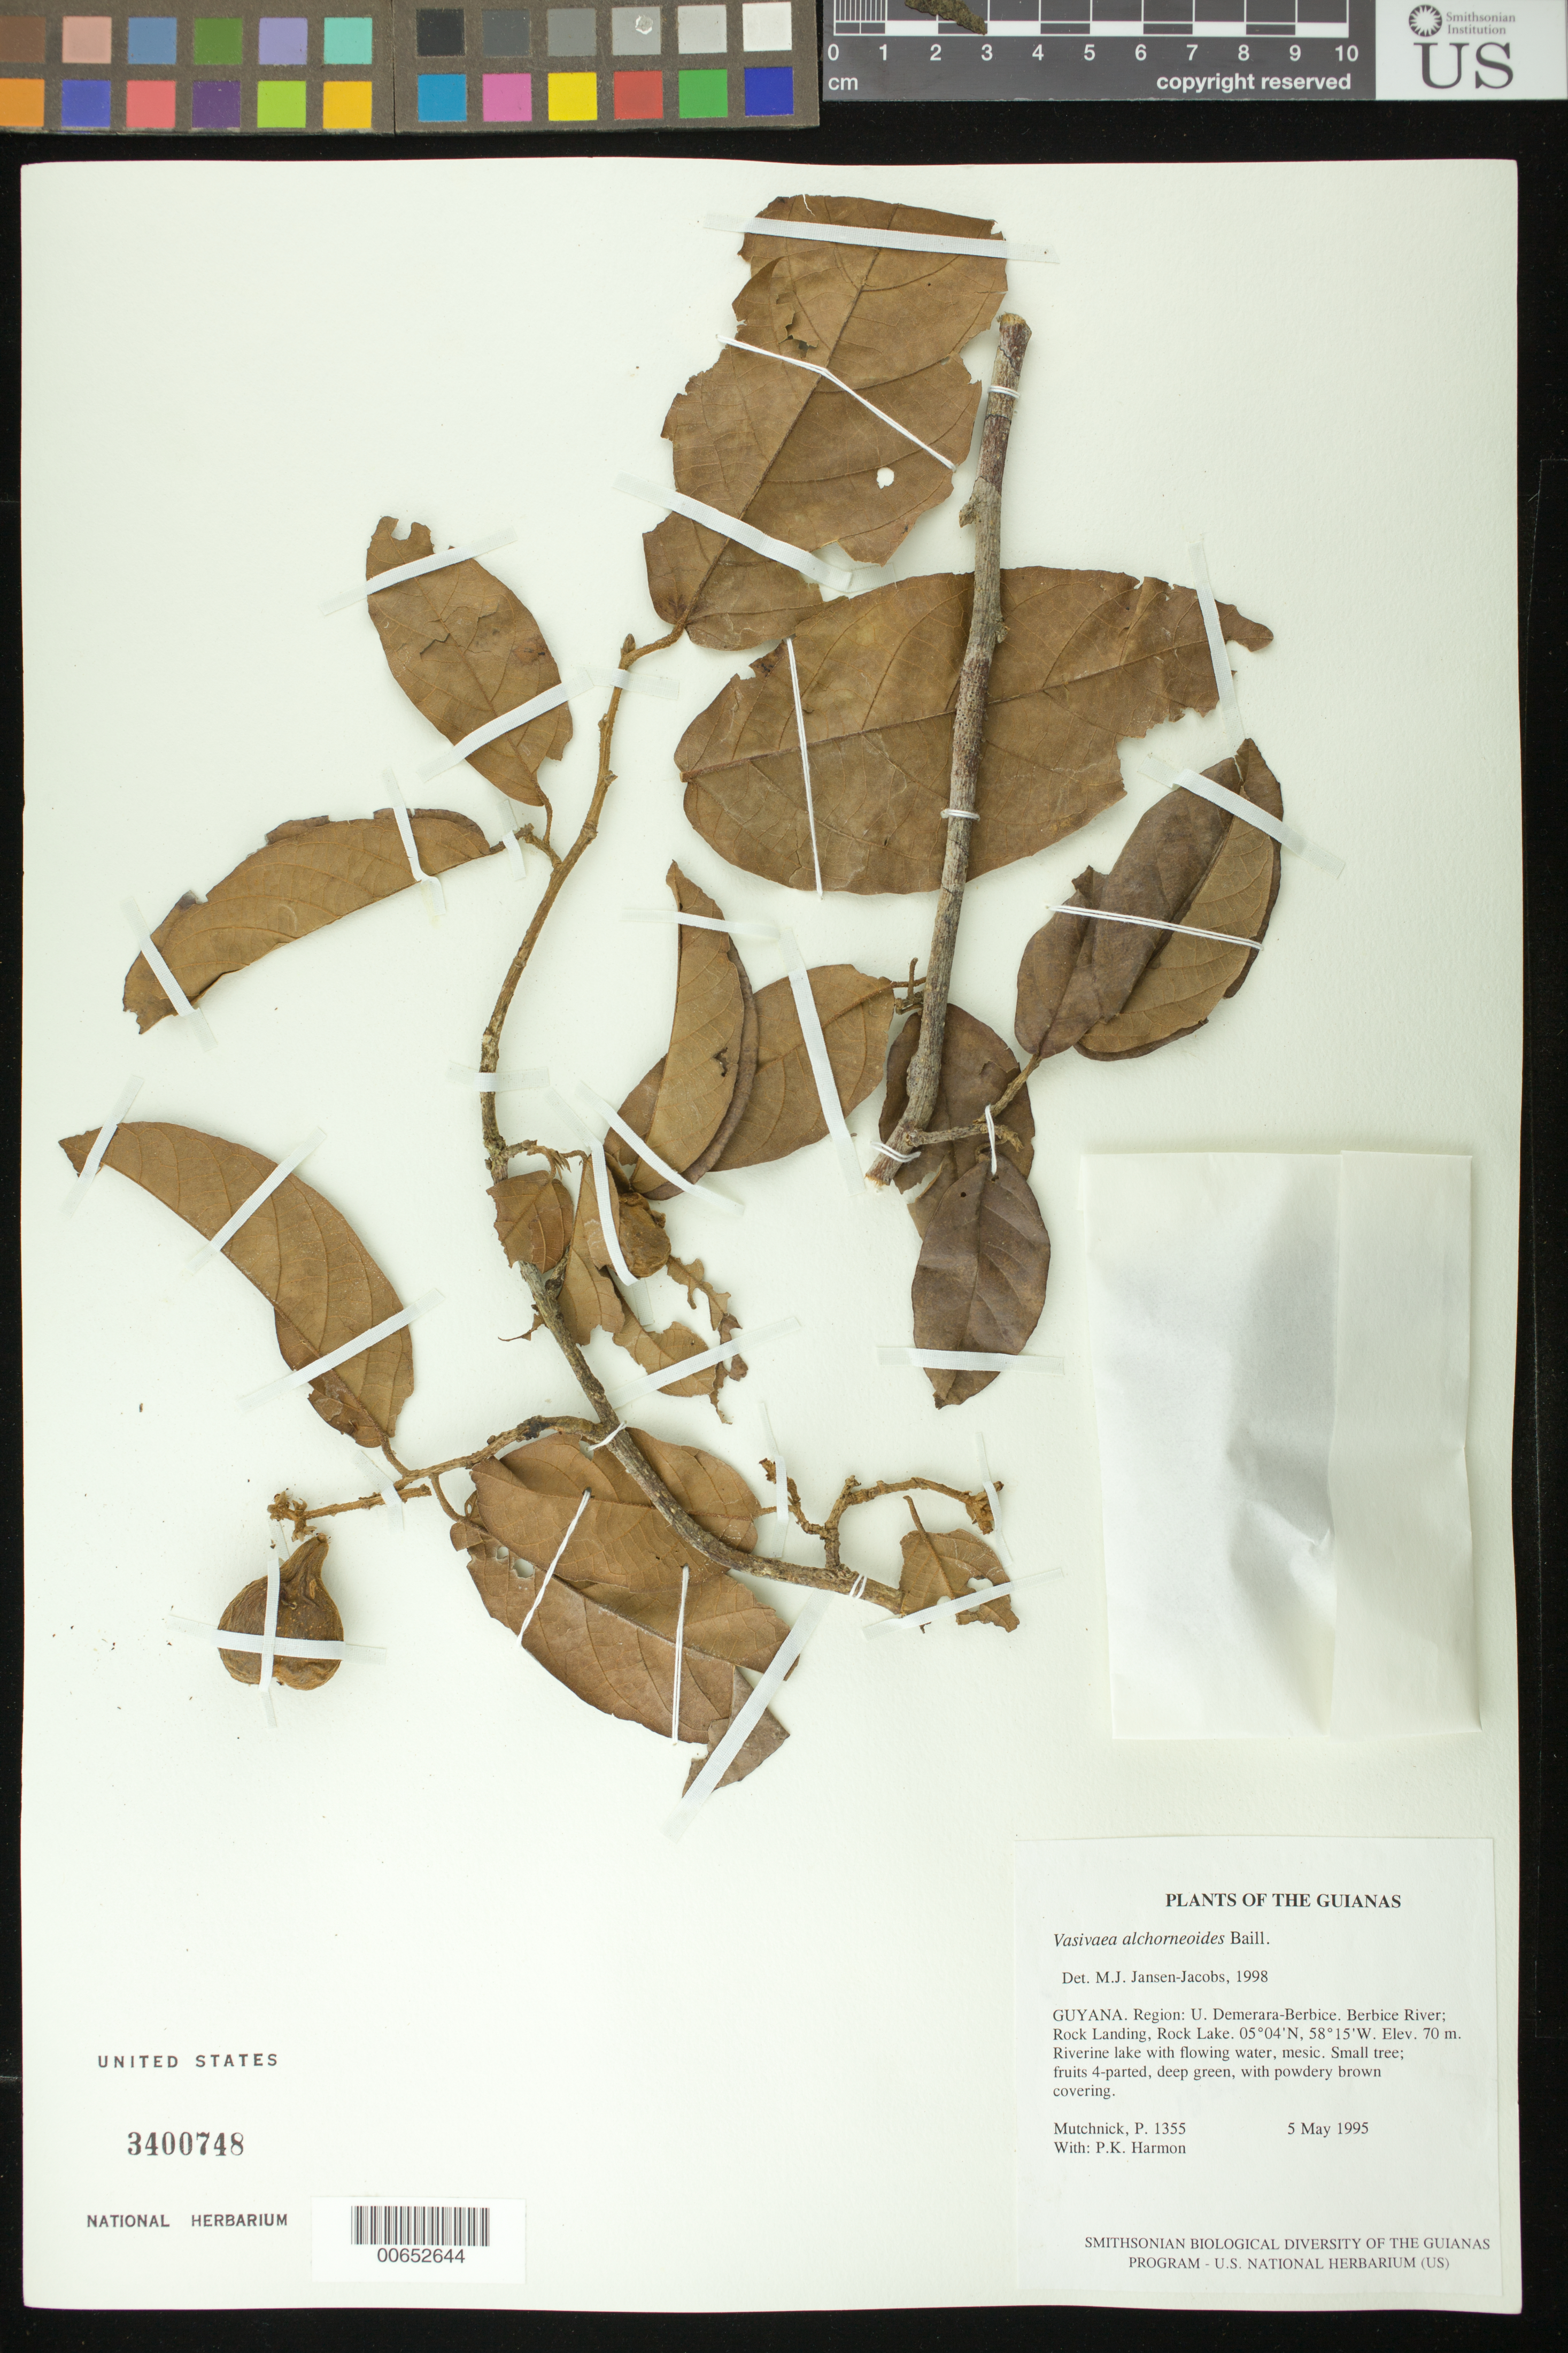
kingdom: Plantae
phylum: Tracheophyta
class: Magnoliopsida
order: Malvales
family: Malvaceae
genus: Vasivaea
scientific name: Vasivaea alchorneoides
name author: Baill.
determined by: Jansen-Jacobs, M. J., (U), Nationaal Herbarium Nederland, Utrecht University branch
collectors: P. Mutchnick & P. Harmon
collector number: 1355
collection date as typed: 5 May 1995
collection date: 1995-05-05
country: Guyana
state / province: U. Demerara-Berbice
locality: Berbice River; Rock Landing, Rock Lake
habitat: Riverine lake with flowing water, mesic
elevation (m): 70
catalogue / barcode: US 3400748